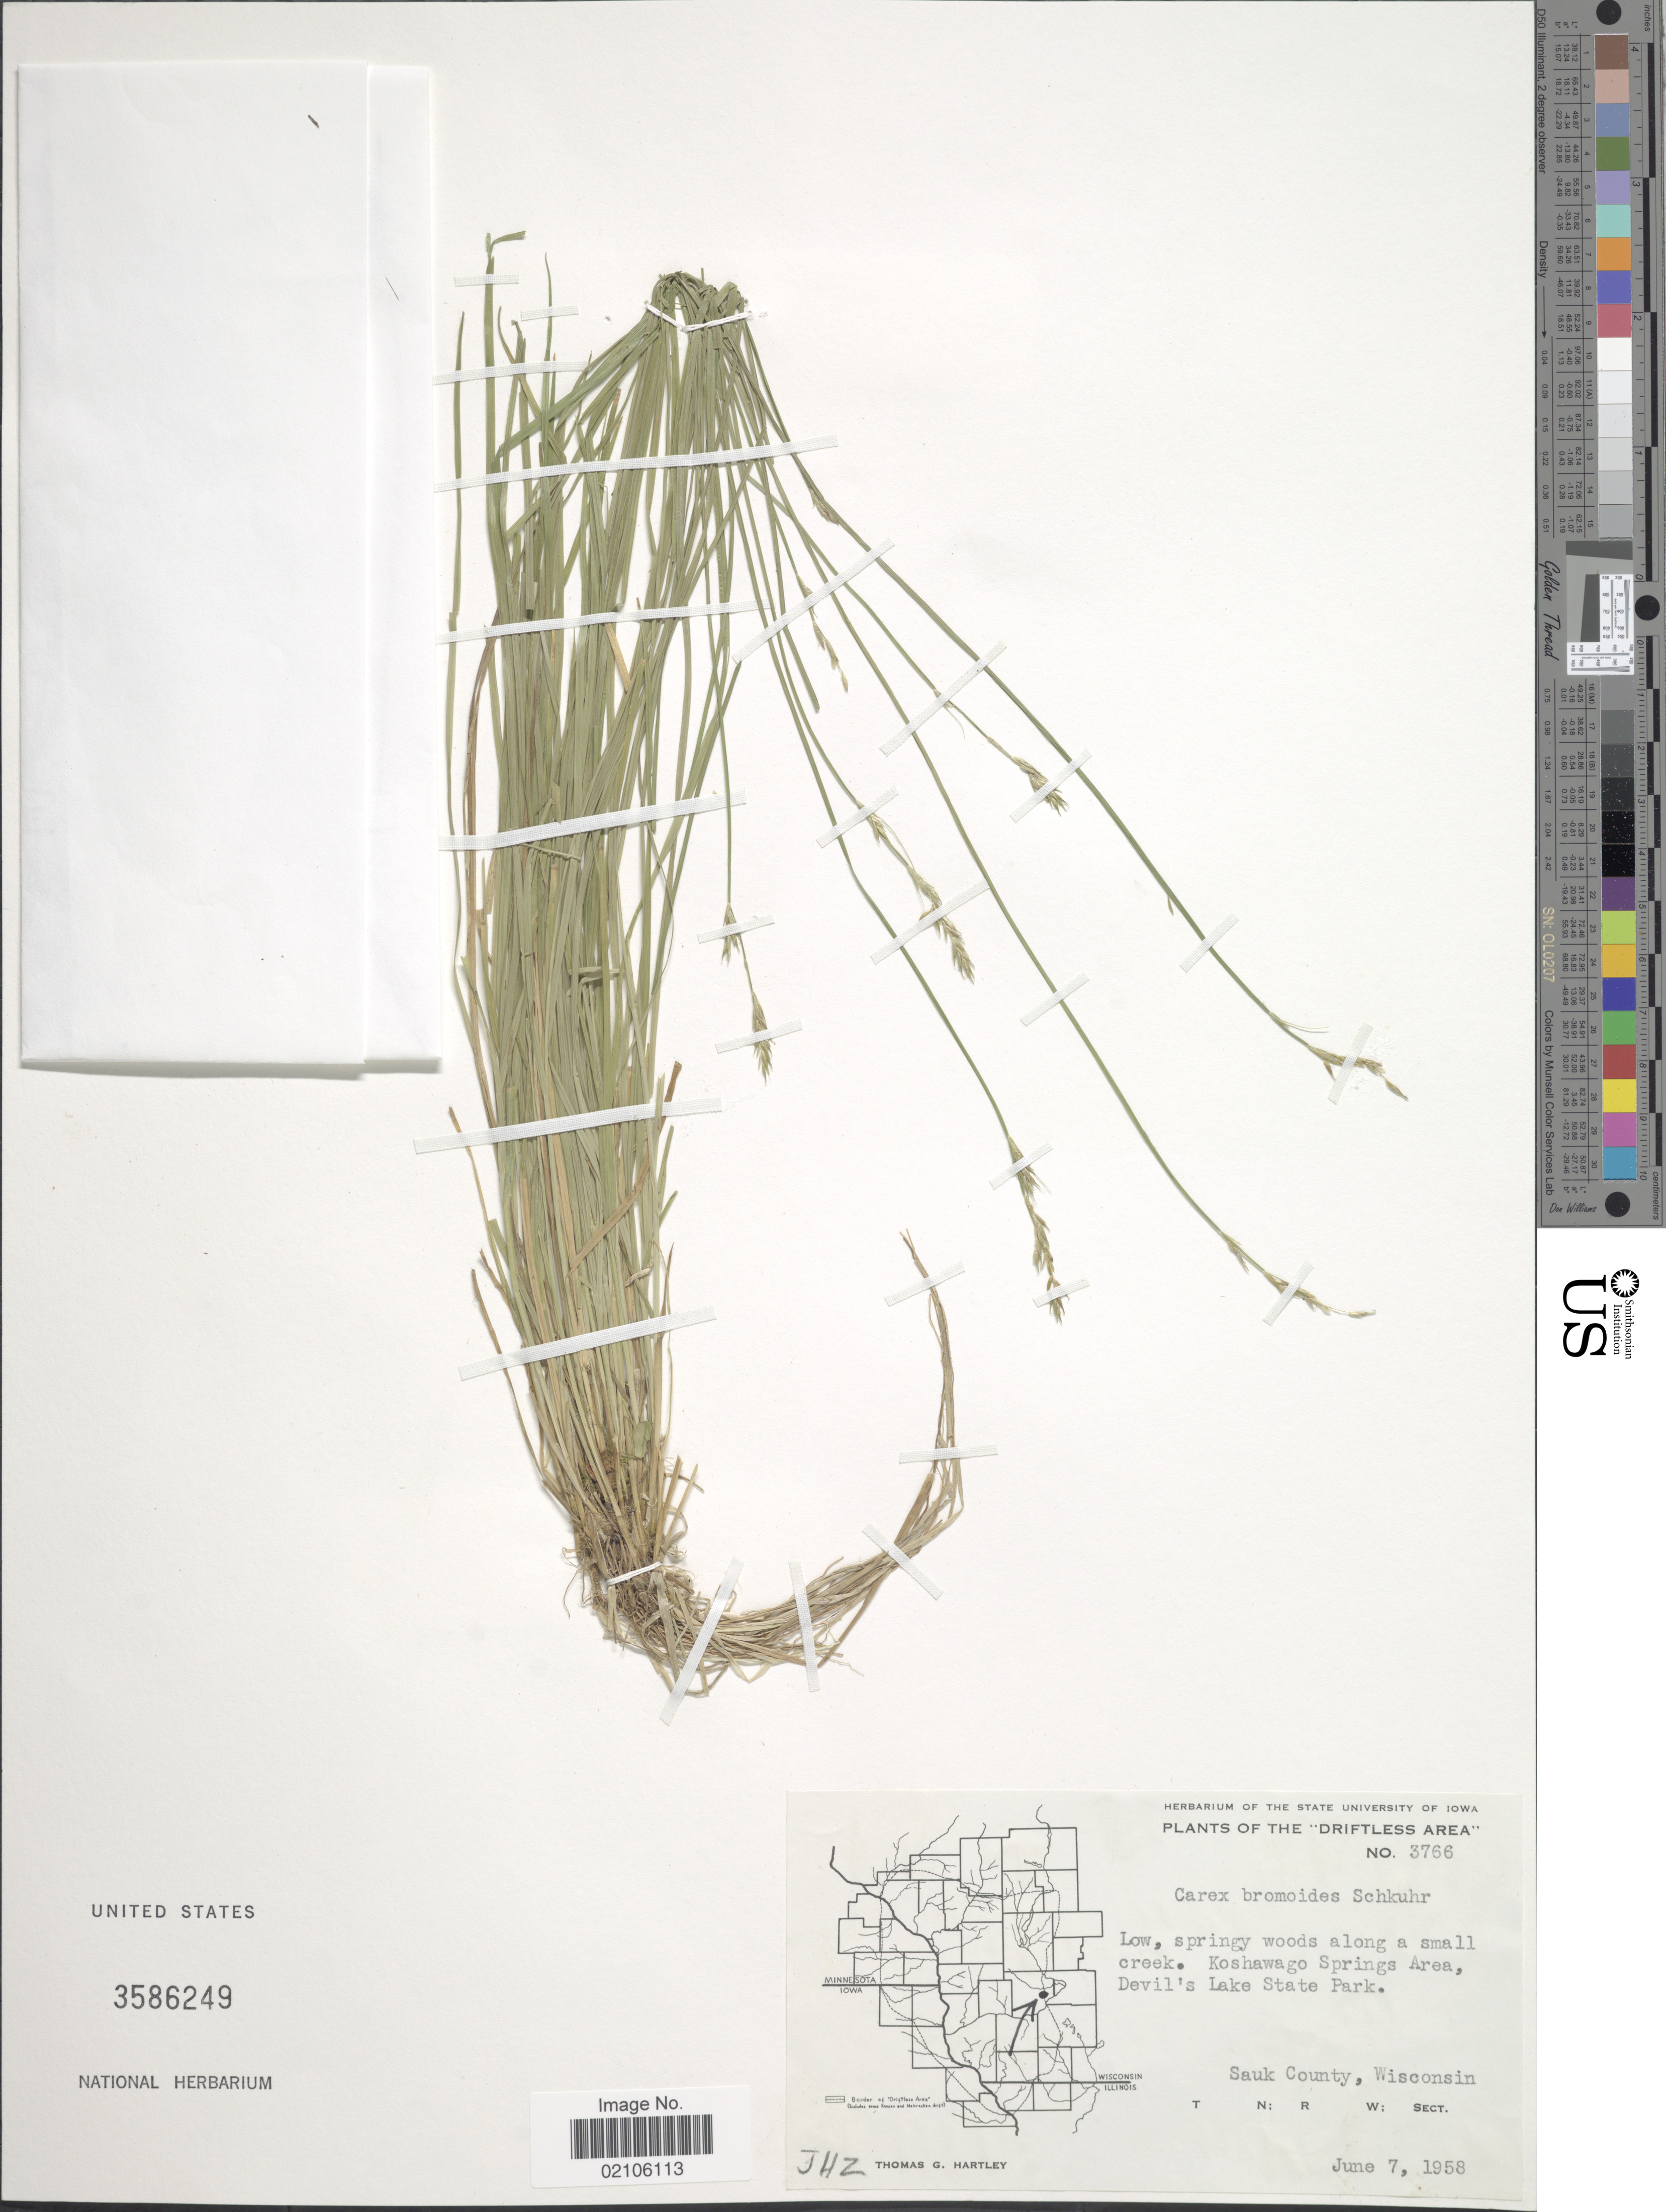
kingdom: Plantae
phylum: Tracheophyta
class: Liliopsida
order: Poales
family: Cyperaceae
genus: Carex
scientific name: Carex bromoides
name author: Willd.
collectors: T. G. Hartley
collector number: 3766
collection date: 1958-06-07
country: United States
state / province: Wisconsin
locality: The 'Driftless Area', Low, springy woods along a small creek. Koshawago Springs Area, Devil's Lake Park, Sauk County, T N; R W; Sect.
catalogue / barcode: US 3586249